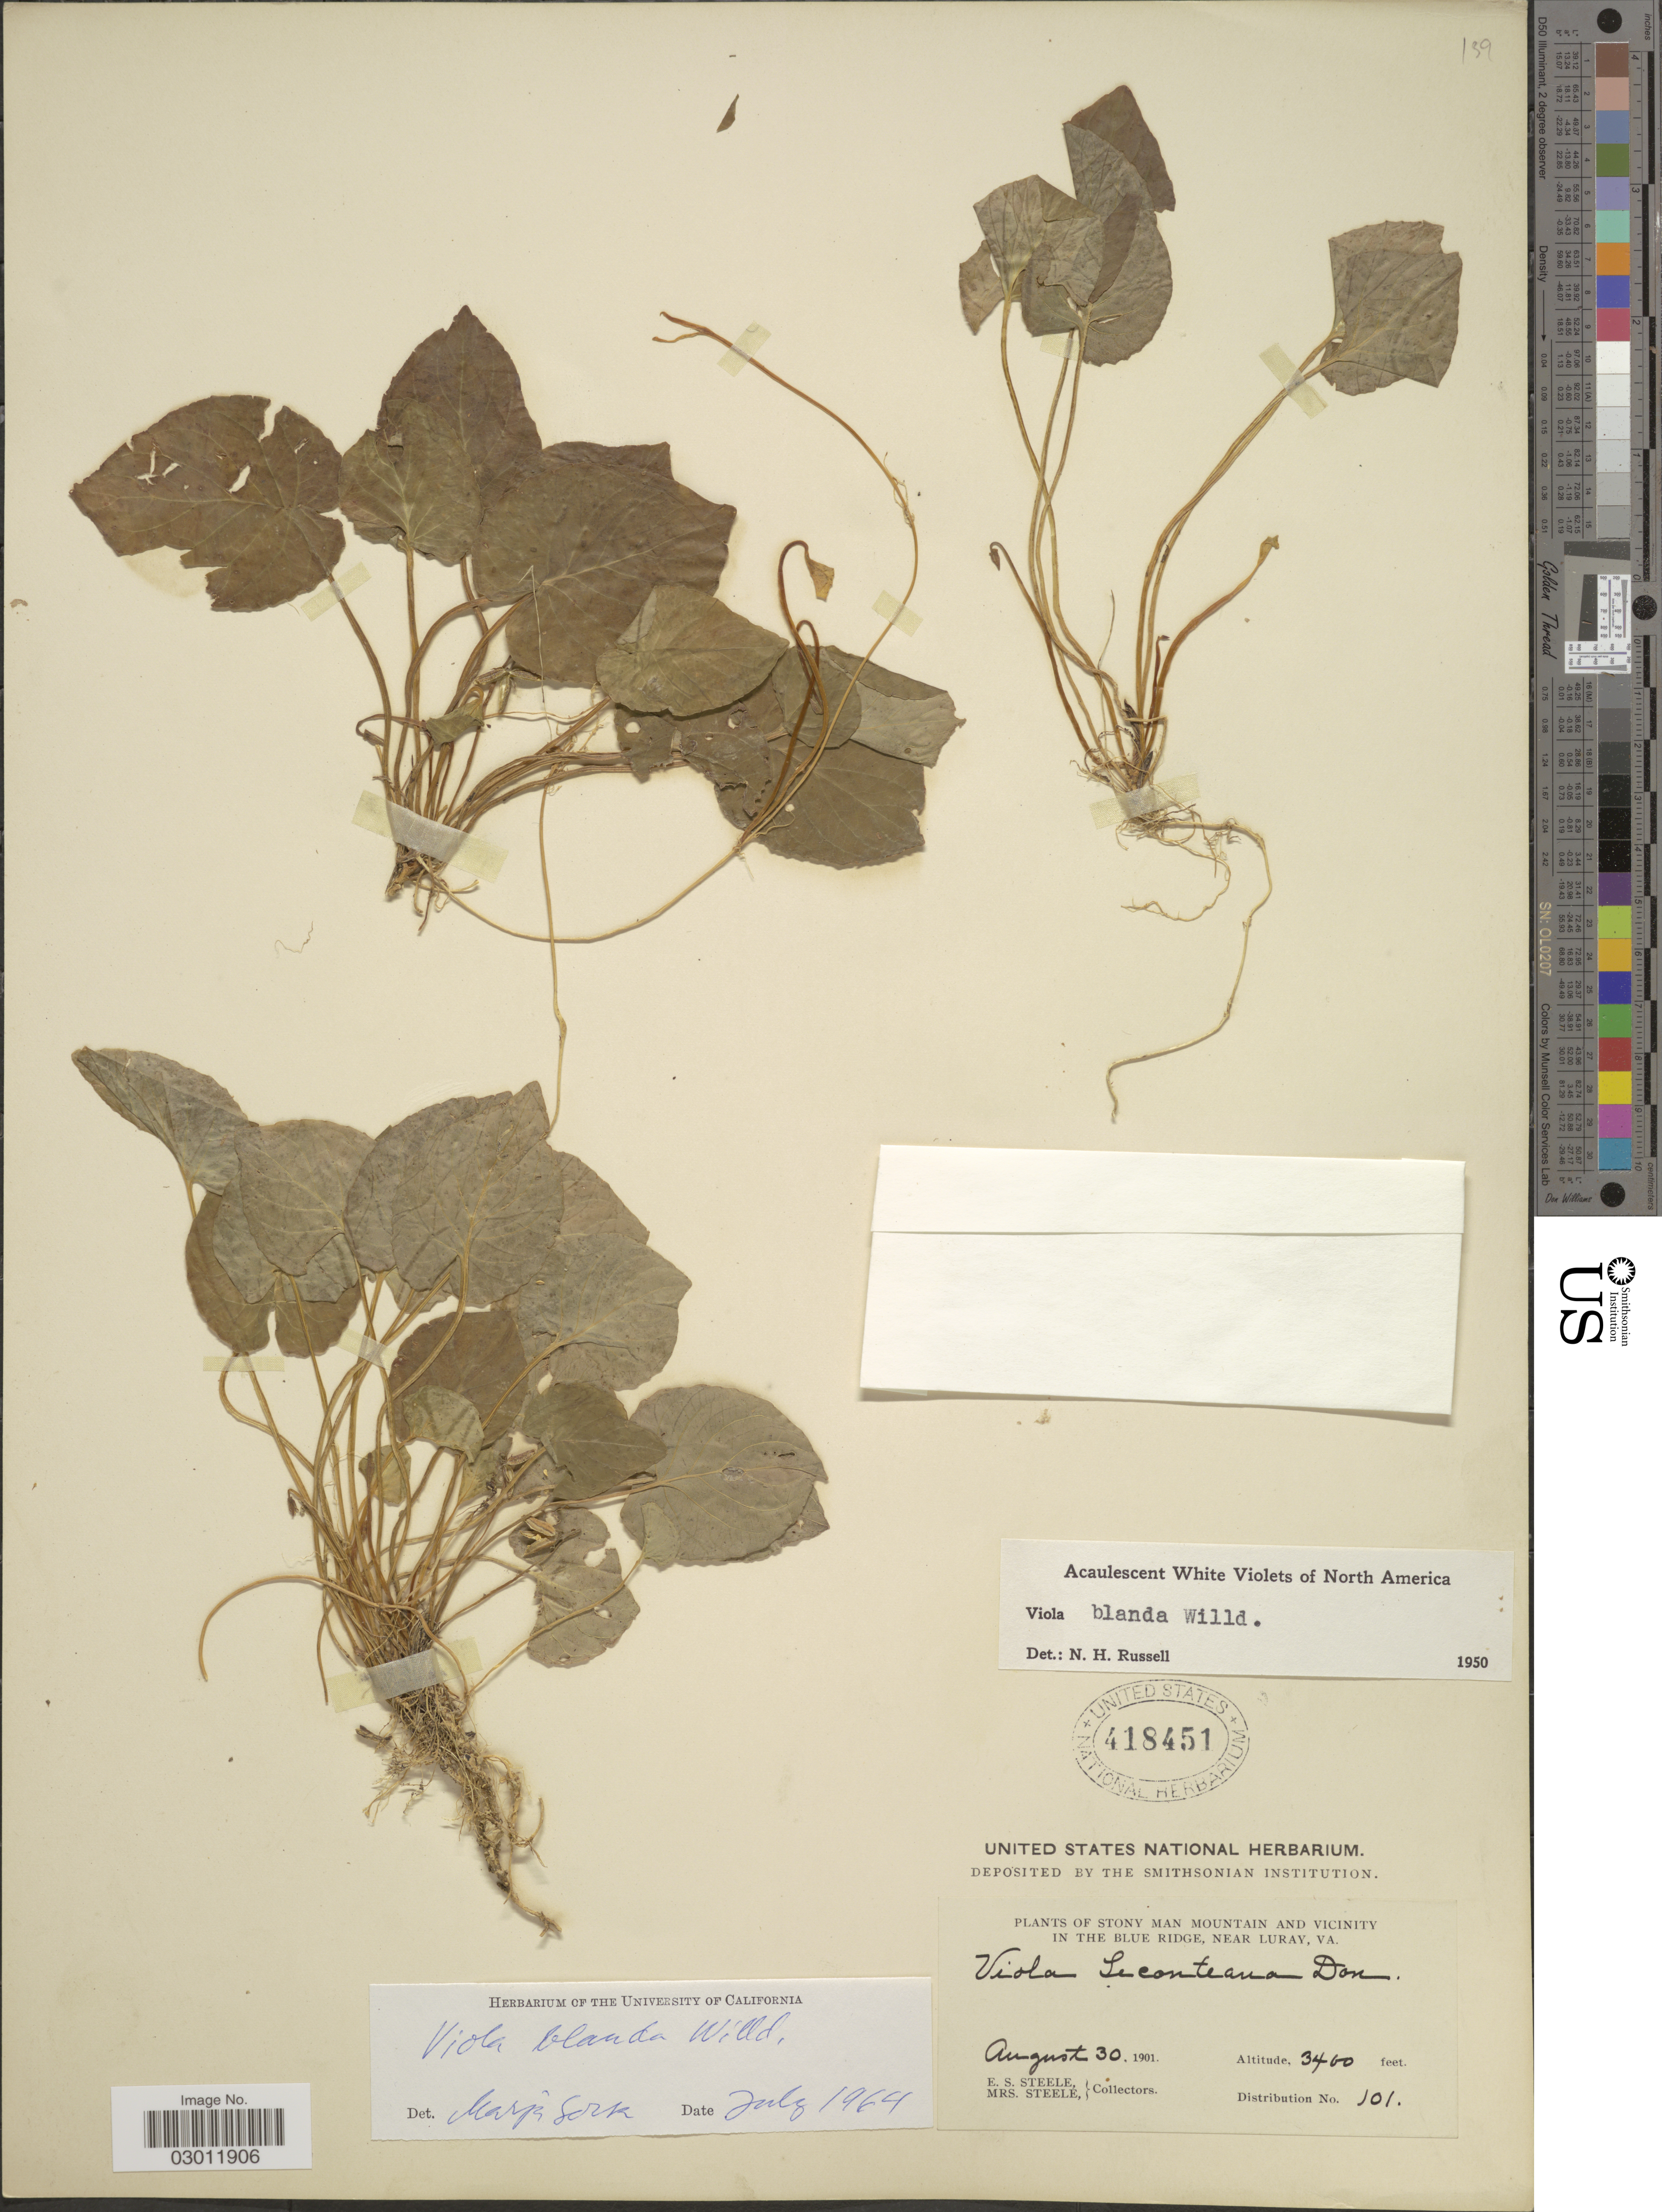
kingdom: Plantae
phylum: Tracheophyta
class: Magnoliopsida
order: Malpighiales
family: Violaceae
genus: Viola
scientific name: Viola blanda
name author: Willd.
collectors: E. Steele & Mrs. E. S. Steele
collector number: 101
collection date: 1901-08-30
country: United States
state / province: Virginia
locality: Stony Man Mountain and vicinity in the Blue Ridge, near Luray, Va.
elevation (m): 1036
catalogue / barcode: US 418451